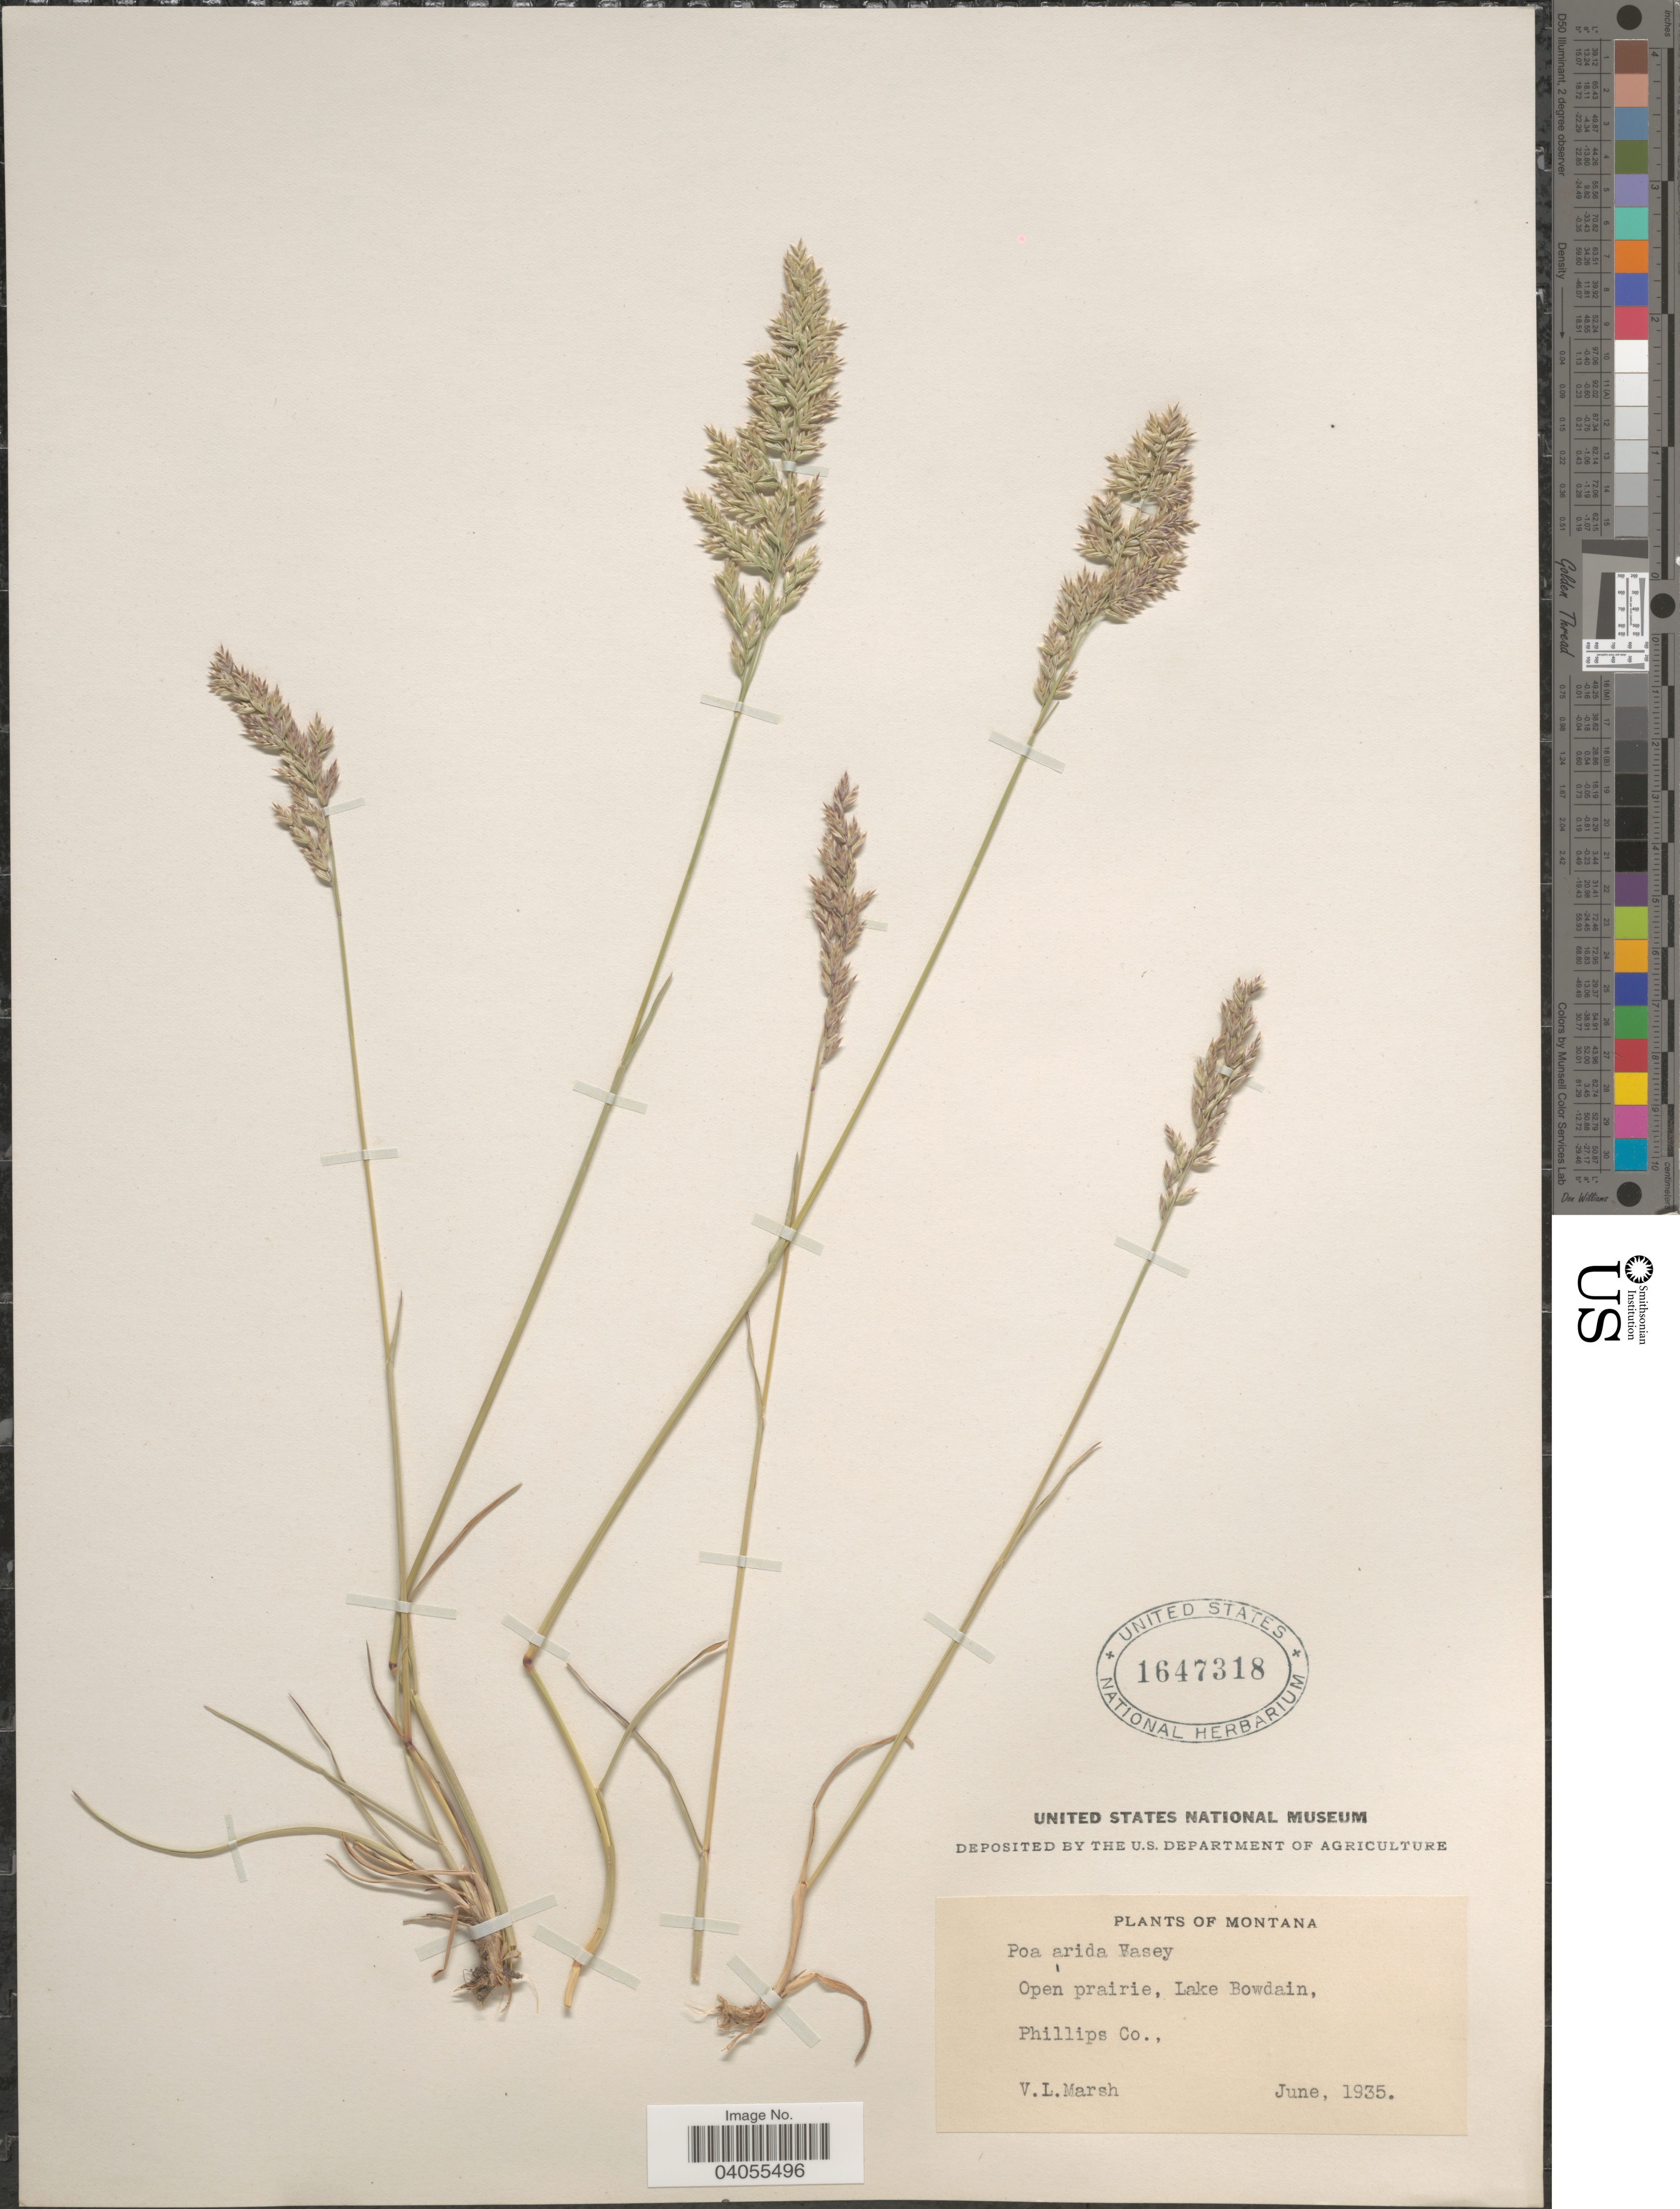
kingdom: Plantae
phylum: Tracheophyta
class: Liliopsida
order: Poales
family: Poaceae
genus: Poa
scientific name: Poa arida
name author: Vasey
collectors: V. L. Marsh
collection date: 1935-06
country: United States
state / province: Montana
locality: Open prairie, Lake Bowdain, Phillips Co.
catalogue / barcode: US 1647318